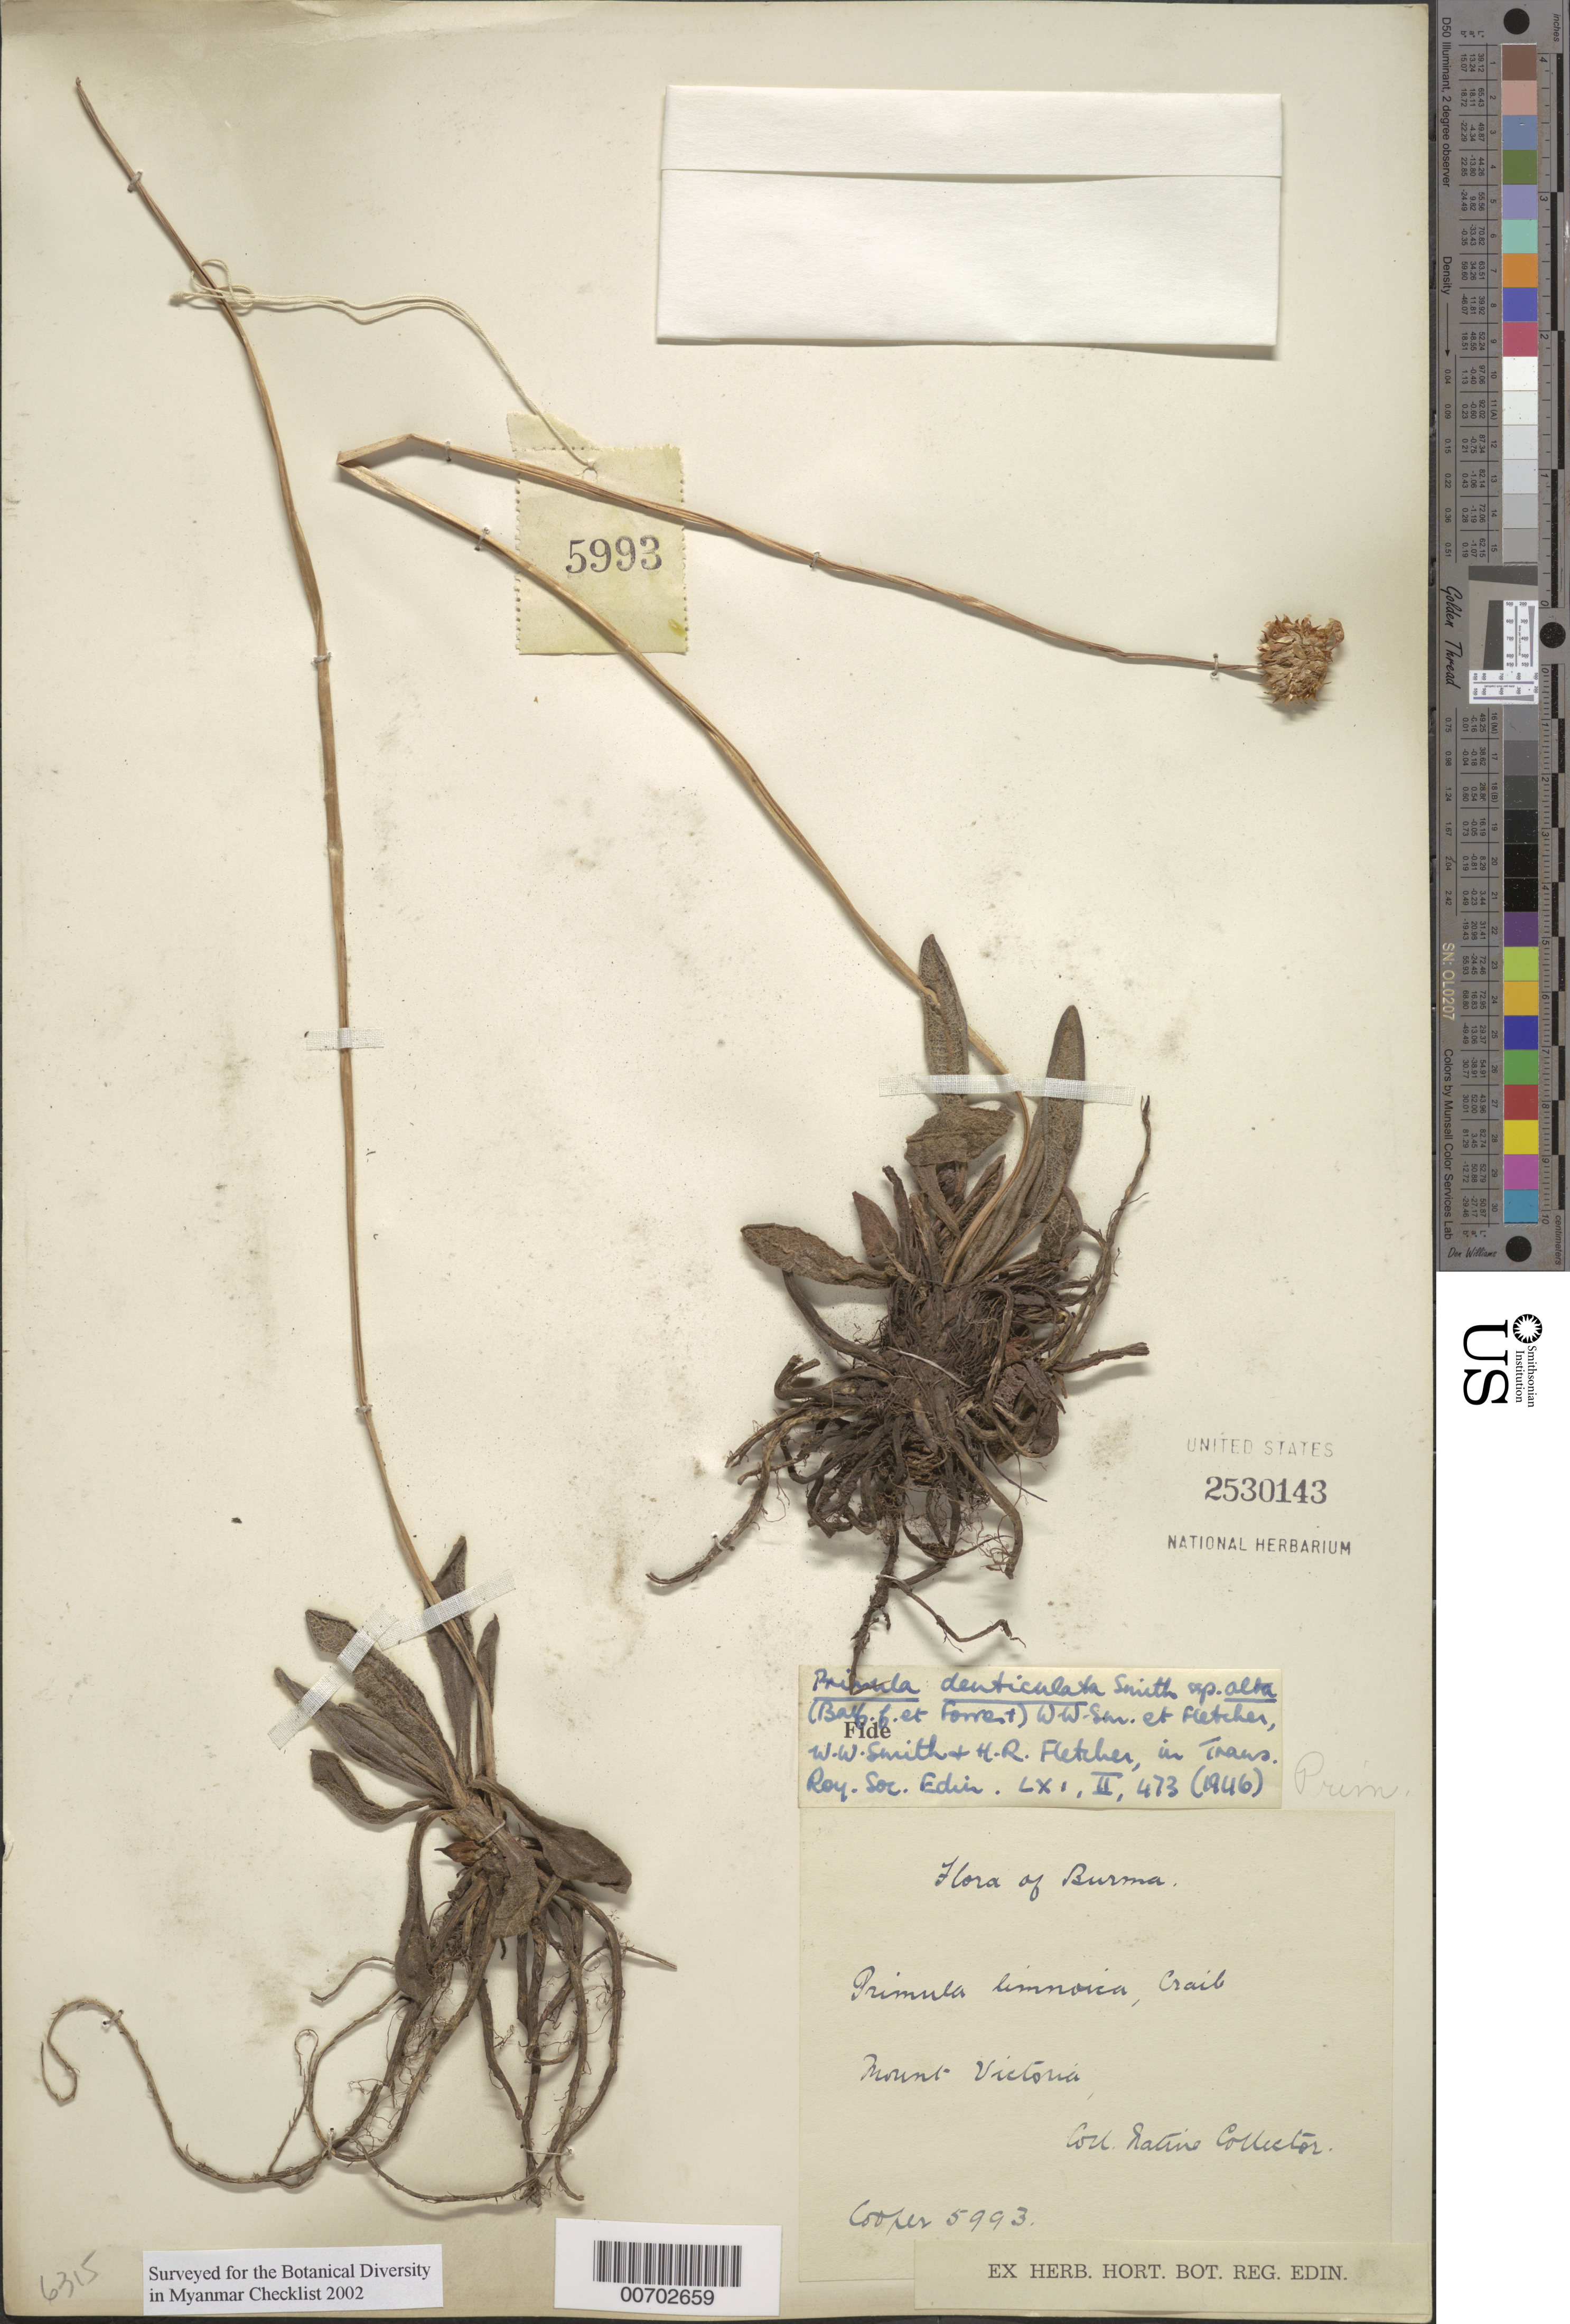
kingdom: Plantae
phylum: Tracheophyta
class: Magnoliopsida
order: Ericales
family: Primulaceae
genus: Primula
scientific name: Primula denticulata subsp. alba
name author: (Balf. f. & Forrest) W.W. Sm. & A. Fletcher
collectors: -- Cooper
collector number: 5993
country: Myanmar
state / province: Chin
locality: Mt. Victoria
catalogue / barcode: US 2530143